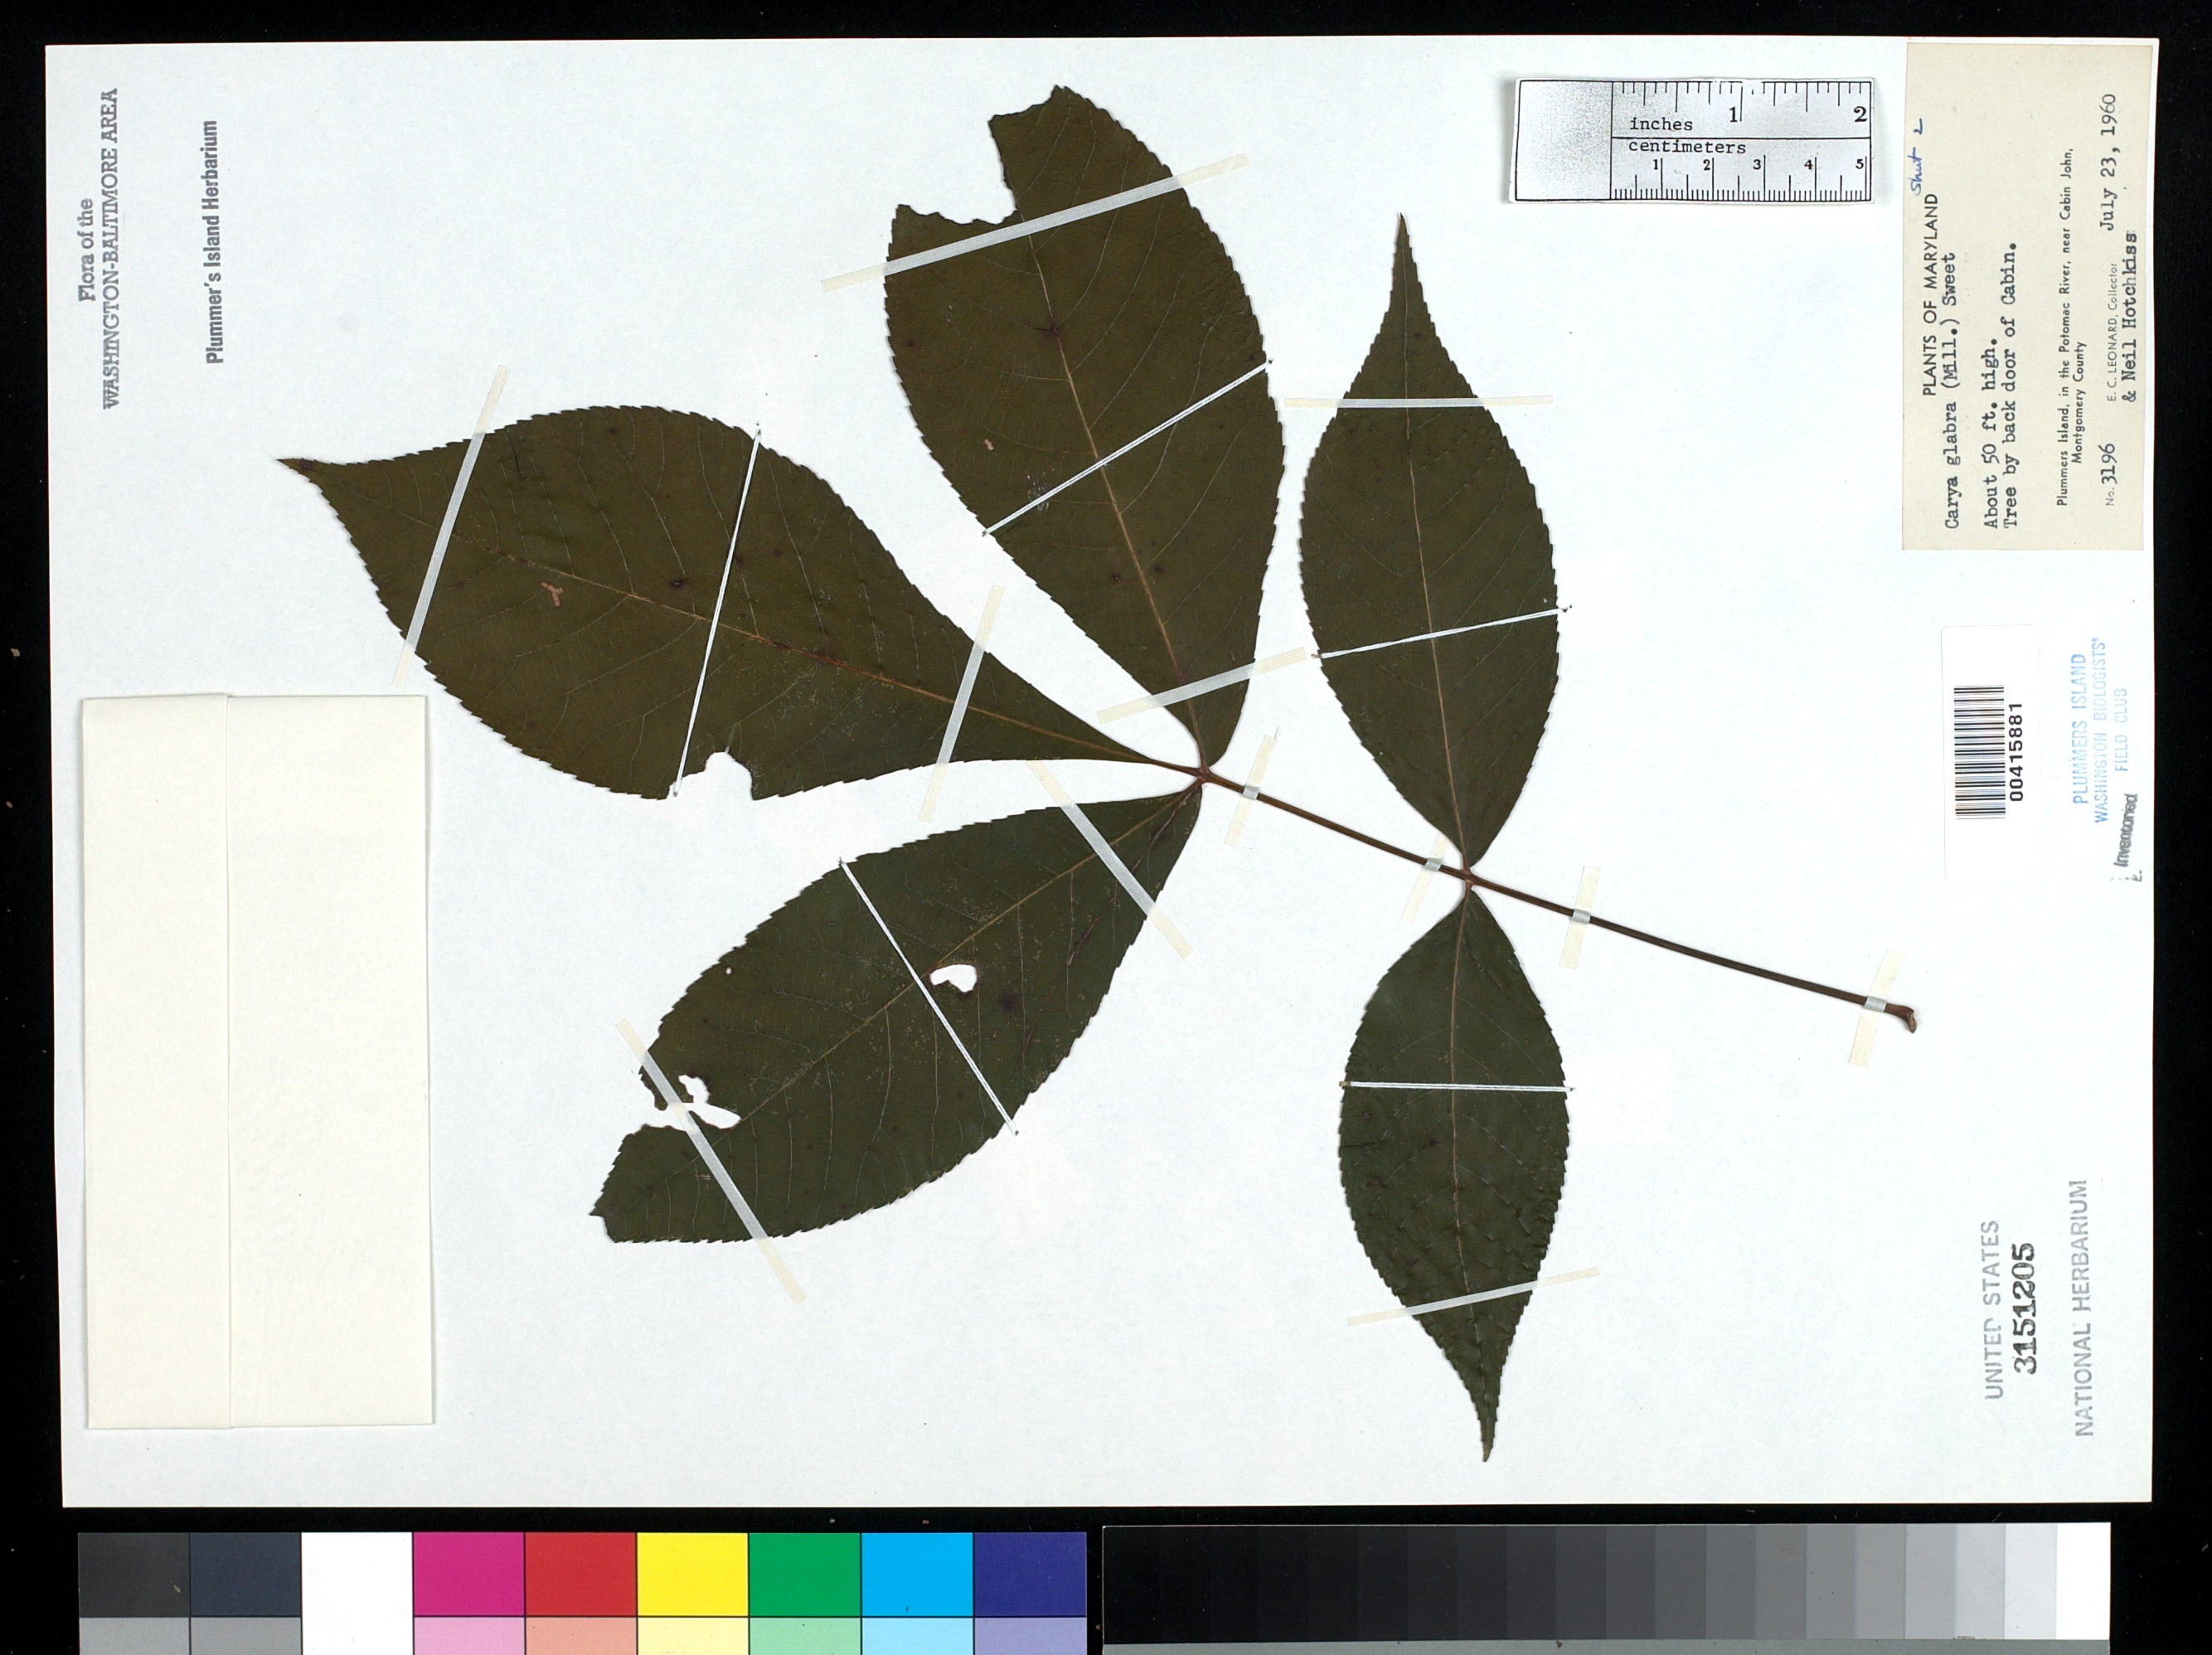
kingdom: Plantae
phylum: Tracheophyta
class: Magnoliopsida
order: Fagales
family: Juglandaceae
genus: Carya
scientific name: Carya glabra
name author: (Mill.) Sweet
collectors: N. Hotchkiss & E. C. Leonard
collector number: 3196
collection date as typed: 23 Jul 1960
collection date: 1960-07-23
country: United States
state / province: Maryland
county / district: Montgomery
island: Plummers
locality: Plummer's Island, tree by back door of Cabin C. & O. Canal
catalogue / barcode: US 3151205